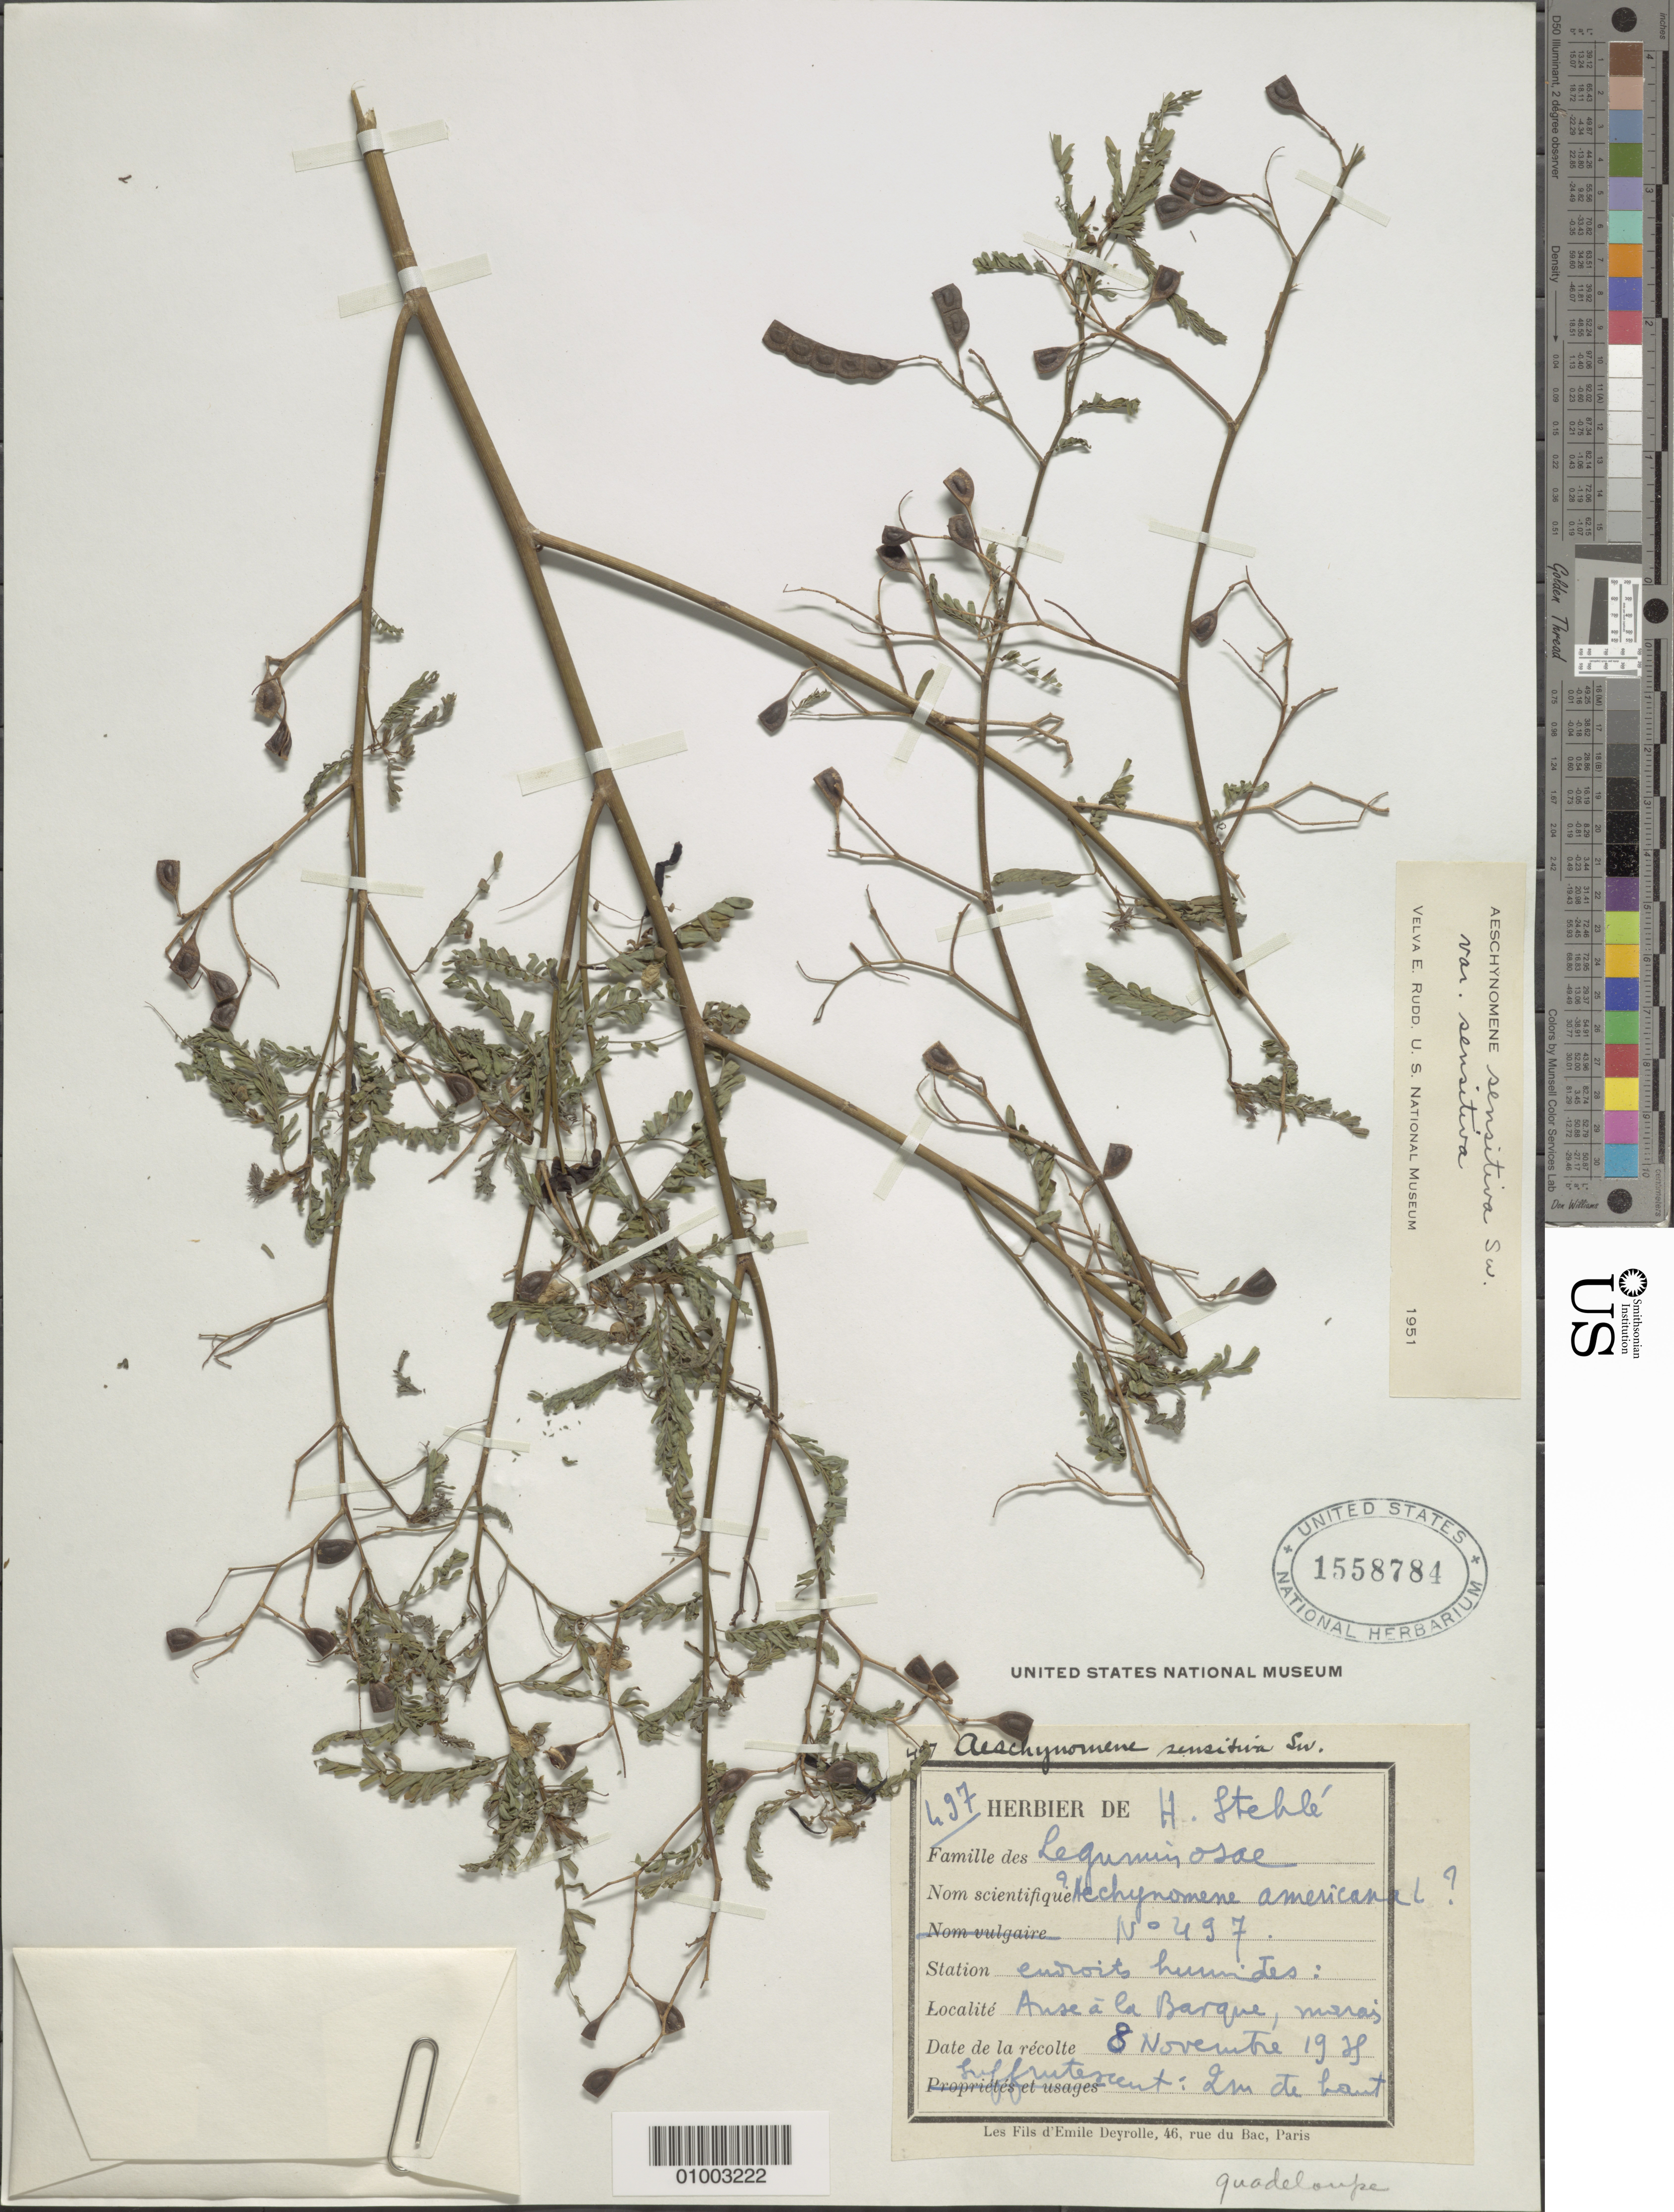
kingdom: Plantae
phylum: Tracheophyta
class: Magnoliopsida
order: Fabales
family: Fabaceae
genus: Aeschynomene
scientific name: Aeschynomene sensitiva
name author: Sw.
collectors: H. Stehlé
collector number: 497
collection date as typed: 08 Nov 1928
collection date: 1928-11-08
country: Guadeloupe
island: Basse Terre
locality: Ause a la Barque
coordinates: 0 N, 0 E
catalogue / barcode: US 1558784